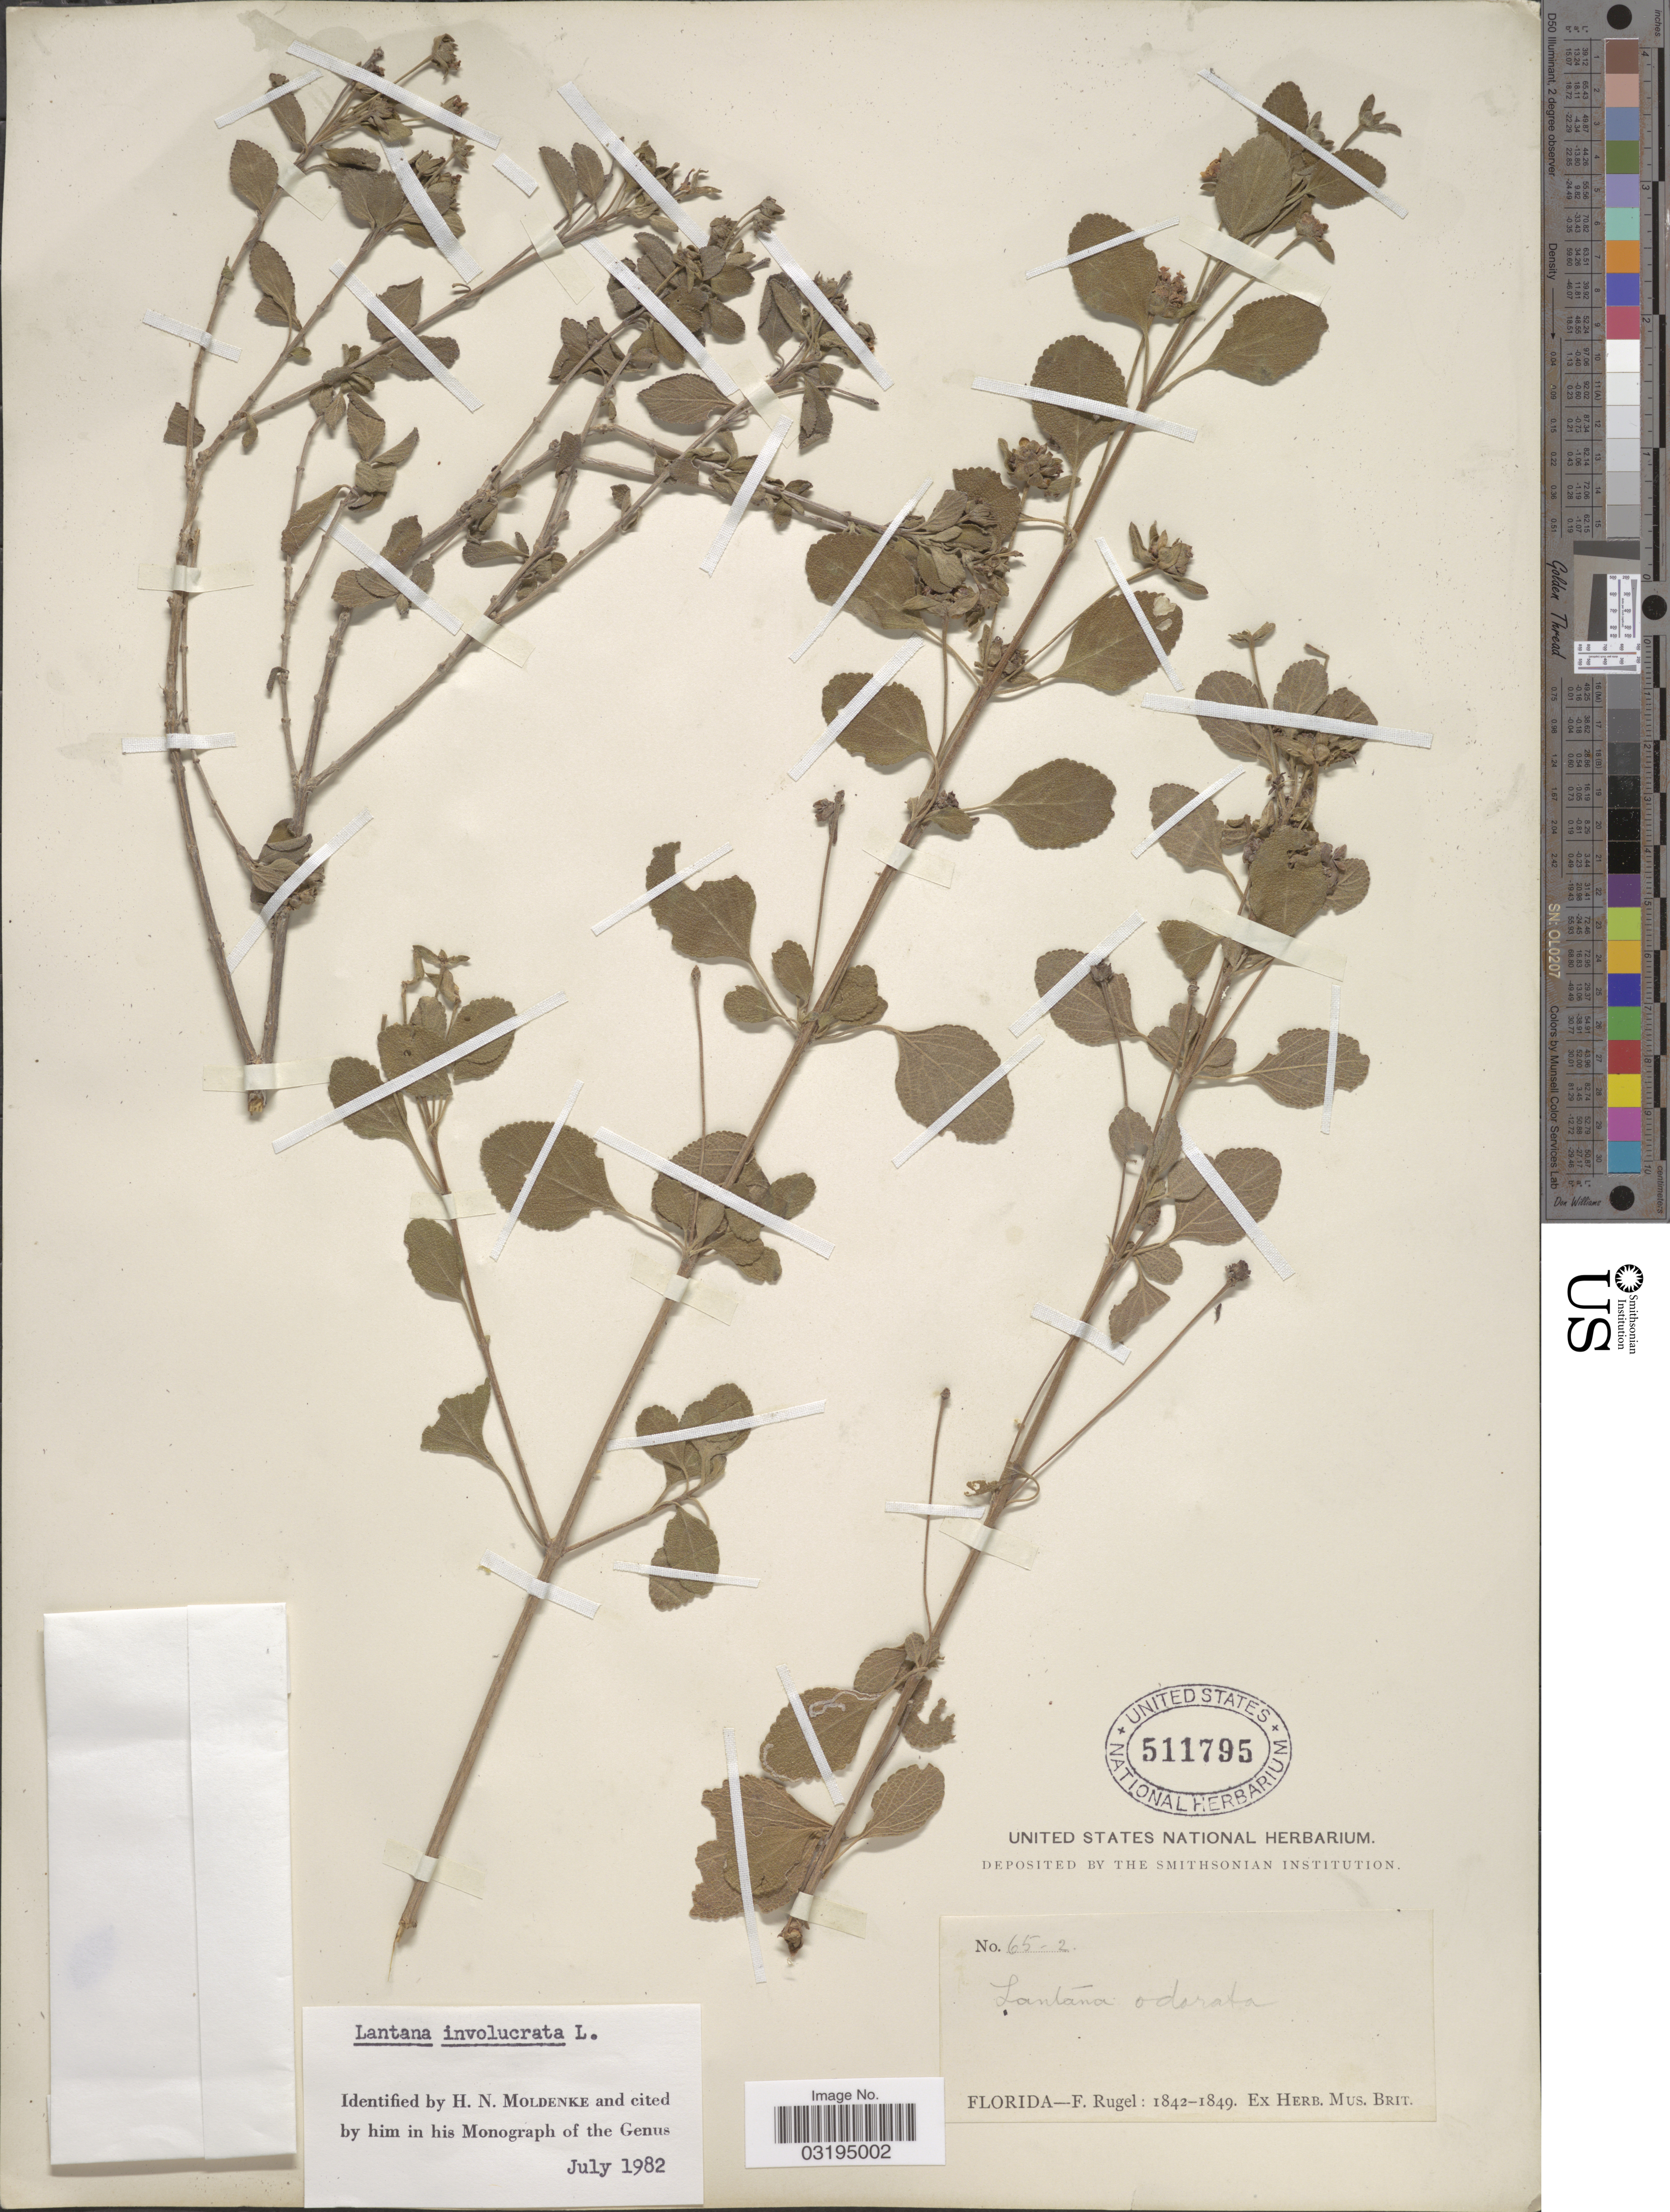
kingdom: Plantae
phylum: Tracheophyta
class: Magnoliopsida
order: Lamiales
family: Verbenaceae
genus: Lantana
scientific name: Lantana involucrata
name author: L.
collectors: F. Rugel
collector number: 65-2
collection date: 1842/1849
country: United States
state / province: Florida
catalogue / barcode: US 511795